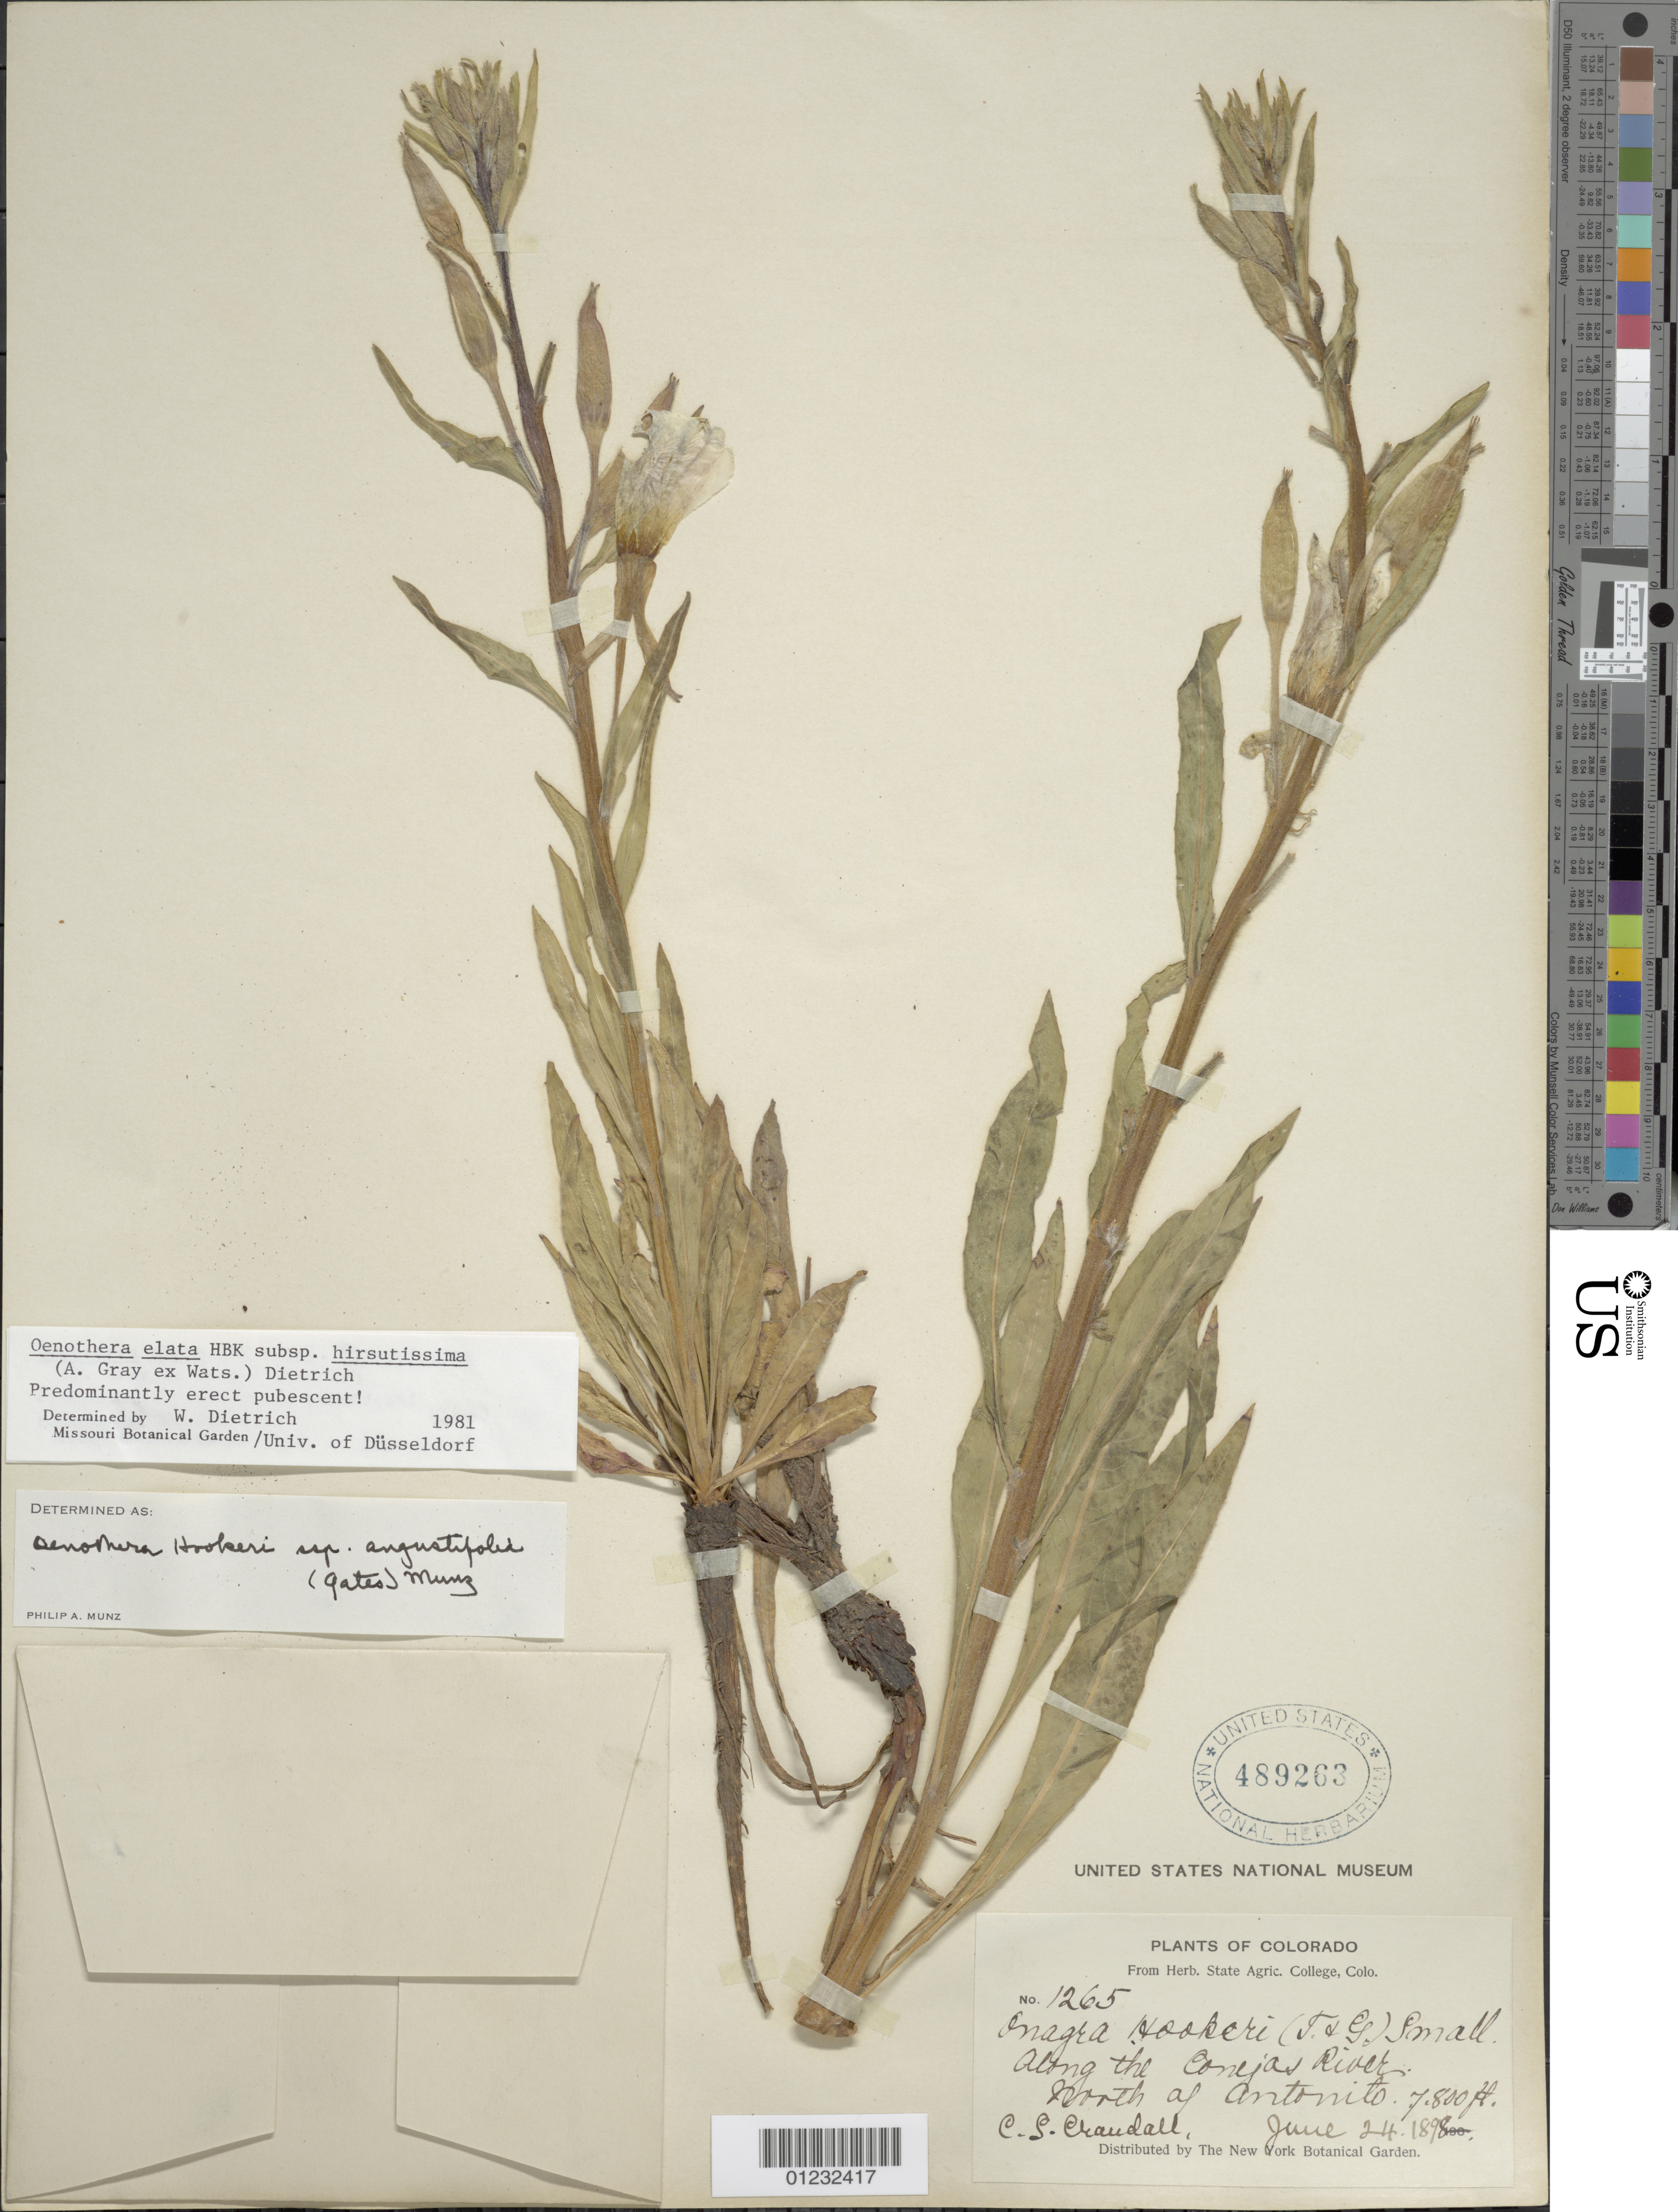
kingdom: Plantae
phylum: Tracheophyta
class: Magnoliopsida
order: Myrtales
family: Onagraceae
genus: Oenothera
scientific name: Oenothera elata subsp. hirsutissima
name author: (A. Gray ex S. Watson) W. Dietr.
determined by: Dietrich, W.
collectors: C. Crandall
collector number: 1265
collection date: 1898-06-24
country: United States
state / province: Colorado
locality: Along the Conejos River, north of Antonito.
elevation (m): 2377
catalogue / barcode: US 489263